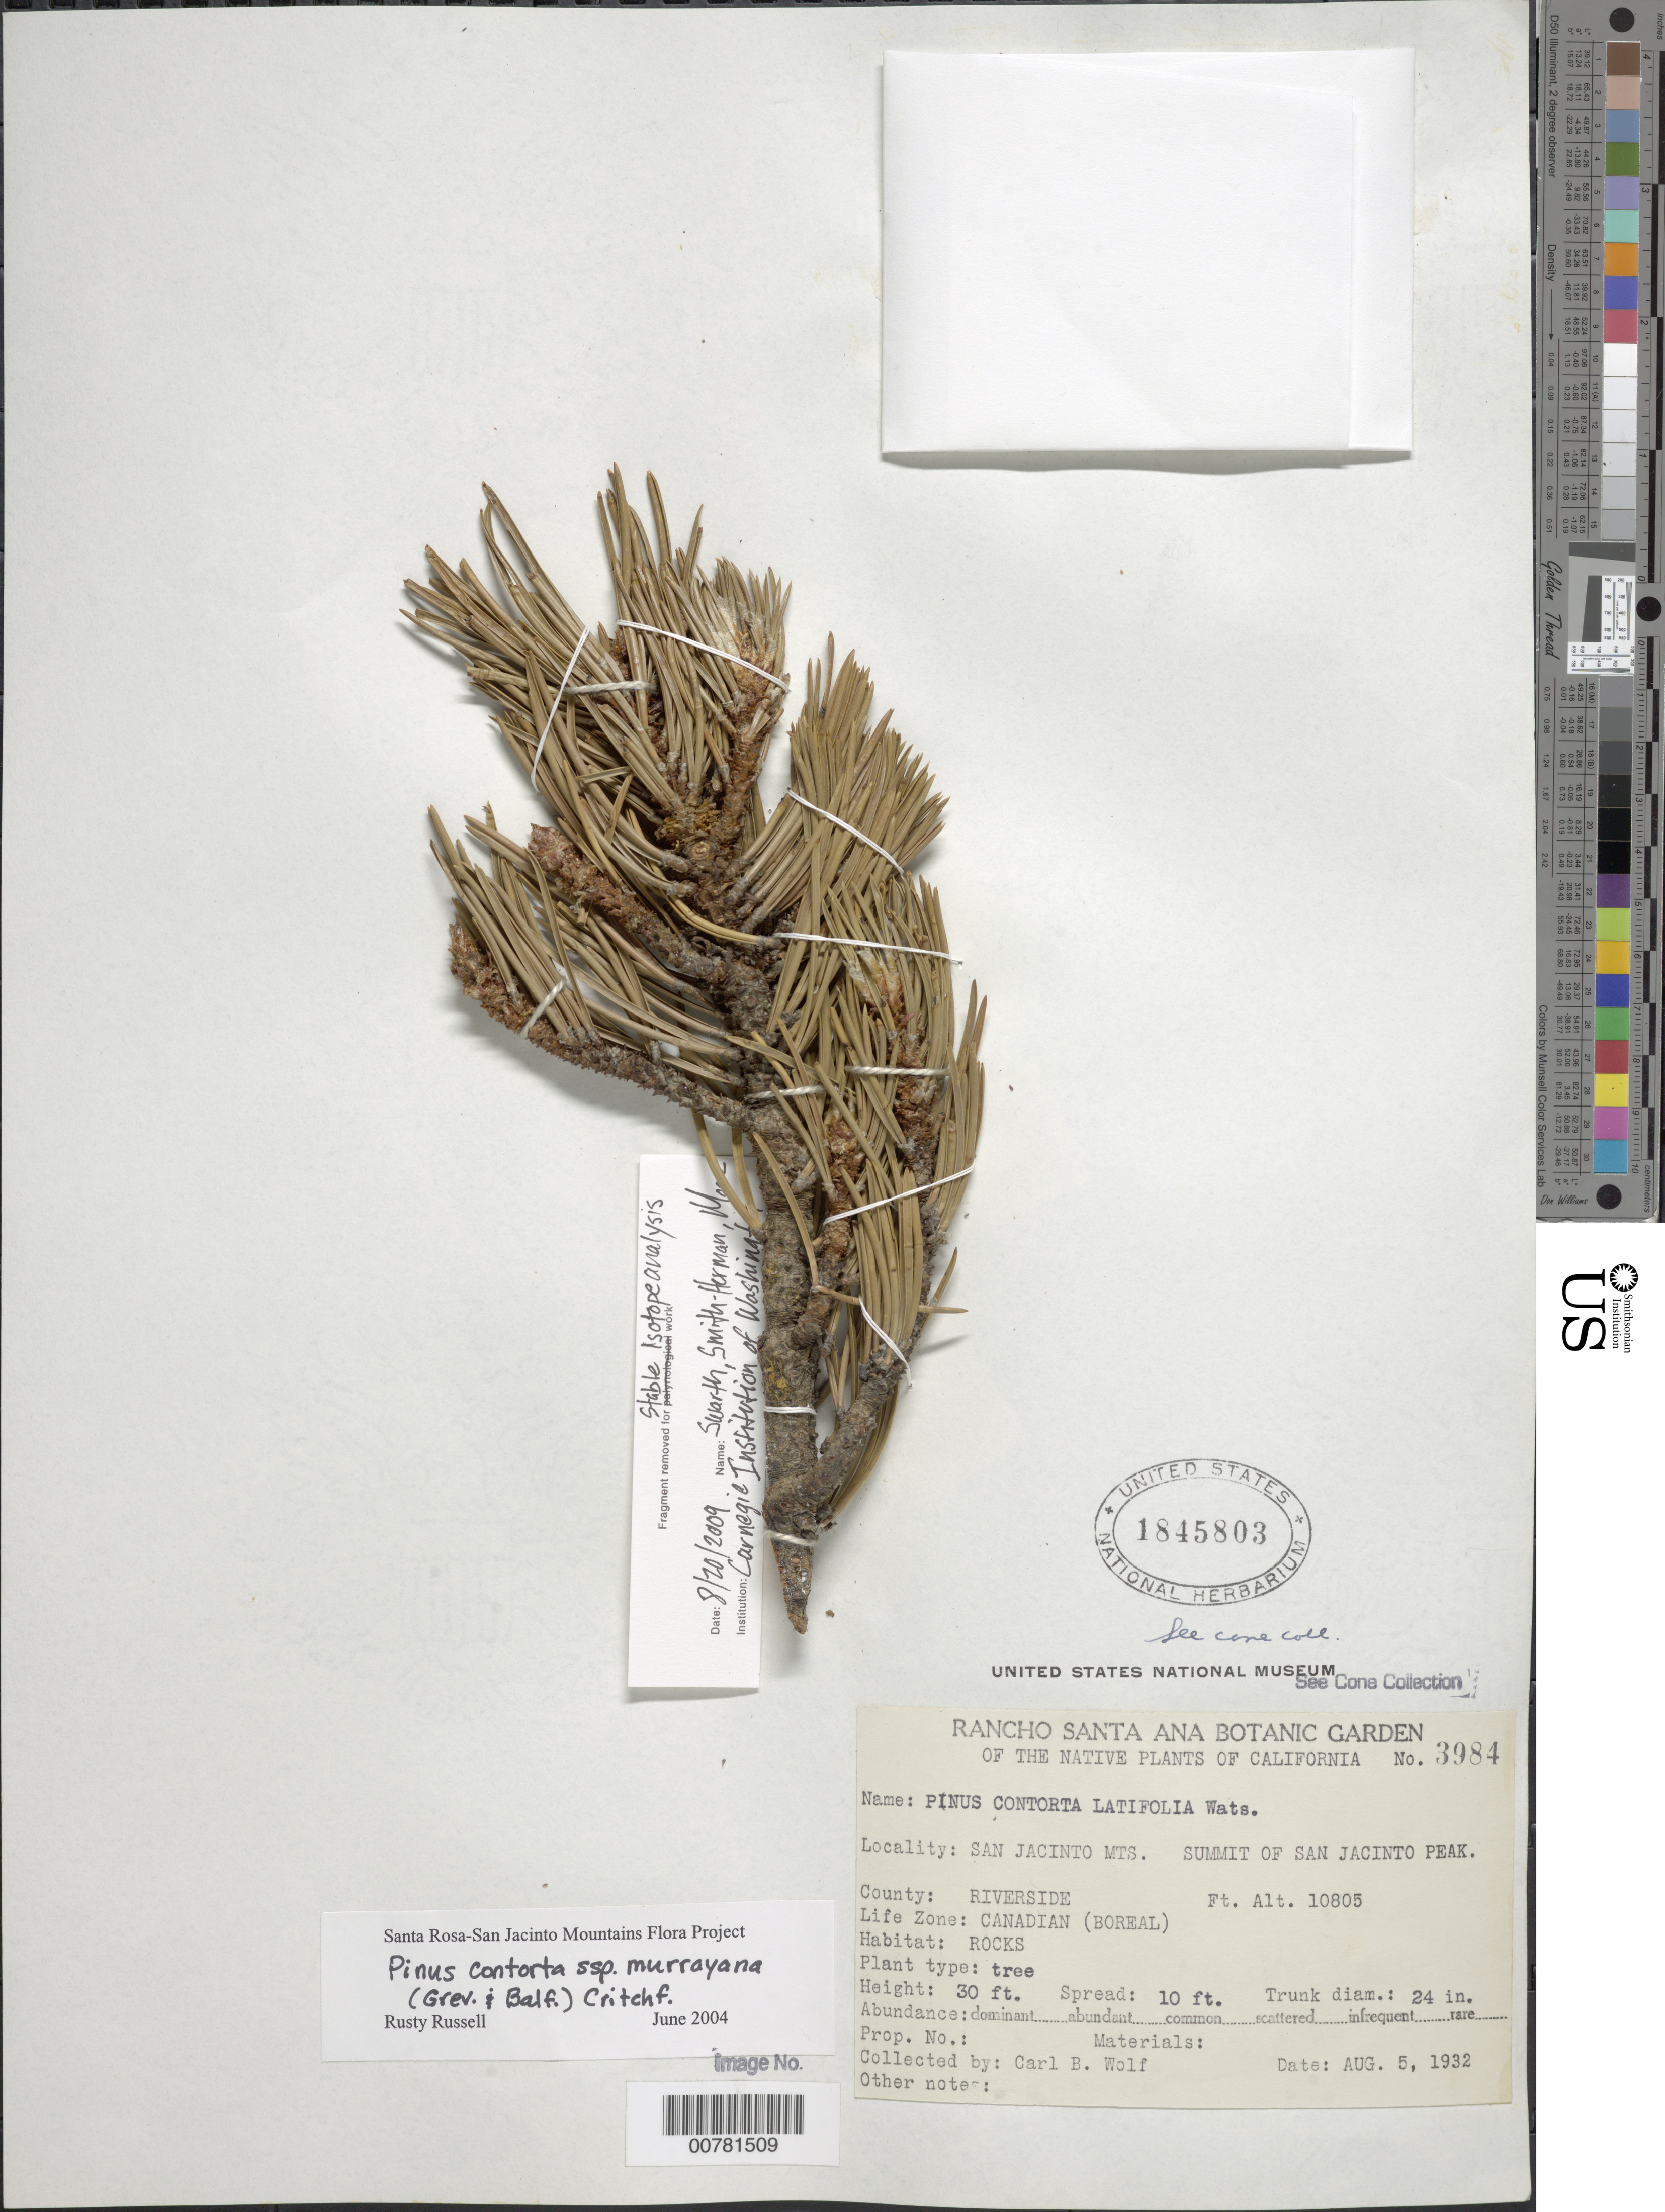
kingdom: Plantae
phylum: Tracheophyta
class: Pinopsida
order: Pinales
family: Pinaceae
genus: Pinus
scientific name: Pinus contorta var. murrayana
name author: (Balf.) S. Watson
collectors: C. B. Wolf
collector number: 3984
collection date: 1932-08-05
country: United States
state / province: California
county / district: Riverside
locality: San Jacinto Mts. Summit of San Jacinto Peak. County: Riverside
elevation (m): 3293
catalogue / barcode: US 1845803